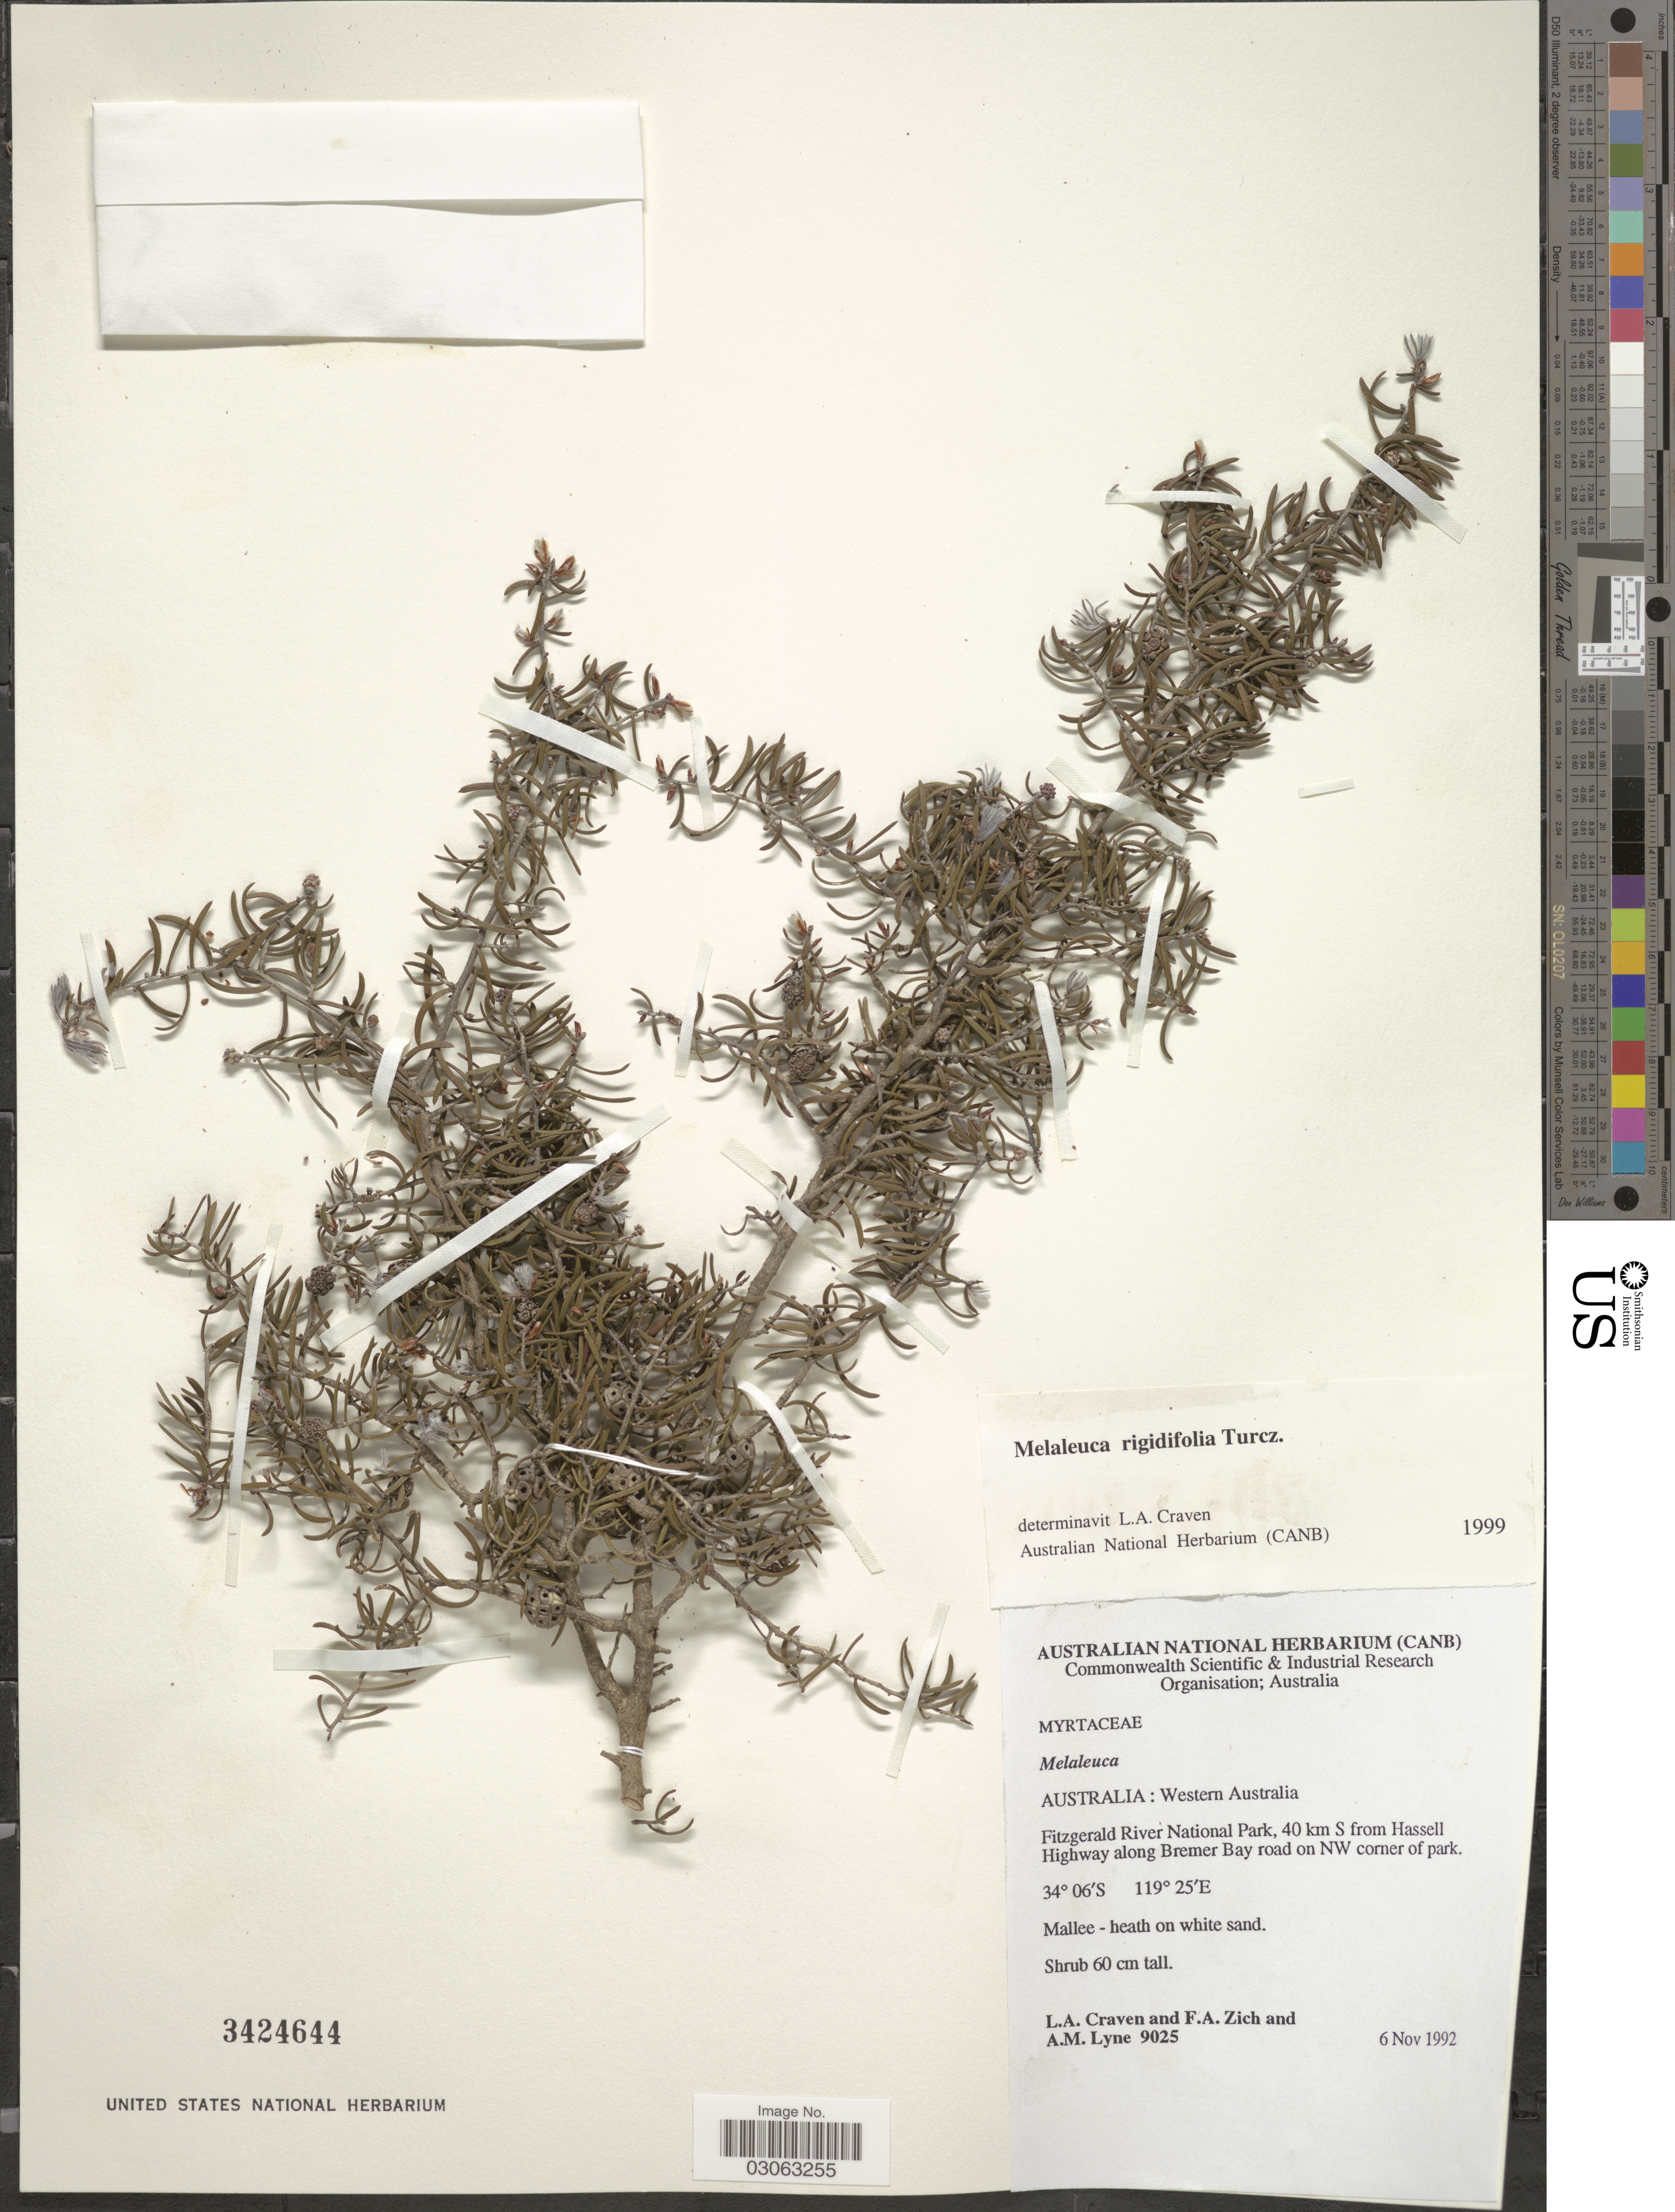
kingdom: Plantae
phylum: Tracheophyta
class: Magnoliopsida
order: Myrtales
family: Myrtaceae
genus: Melaleuca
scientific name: Melaleuca rigidifolia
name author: Turcz.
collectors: L. A. Craven, F. Zich & A. Lyne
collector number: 9025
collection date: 1992-11-06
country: Australia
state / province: Western Australia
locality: Fitzgerald River National Park, 40 km S from Hassell Highway along Bremer Bay road on NW corner of park.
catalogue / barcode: US 3424644